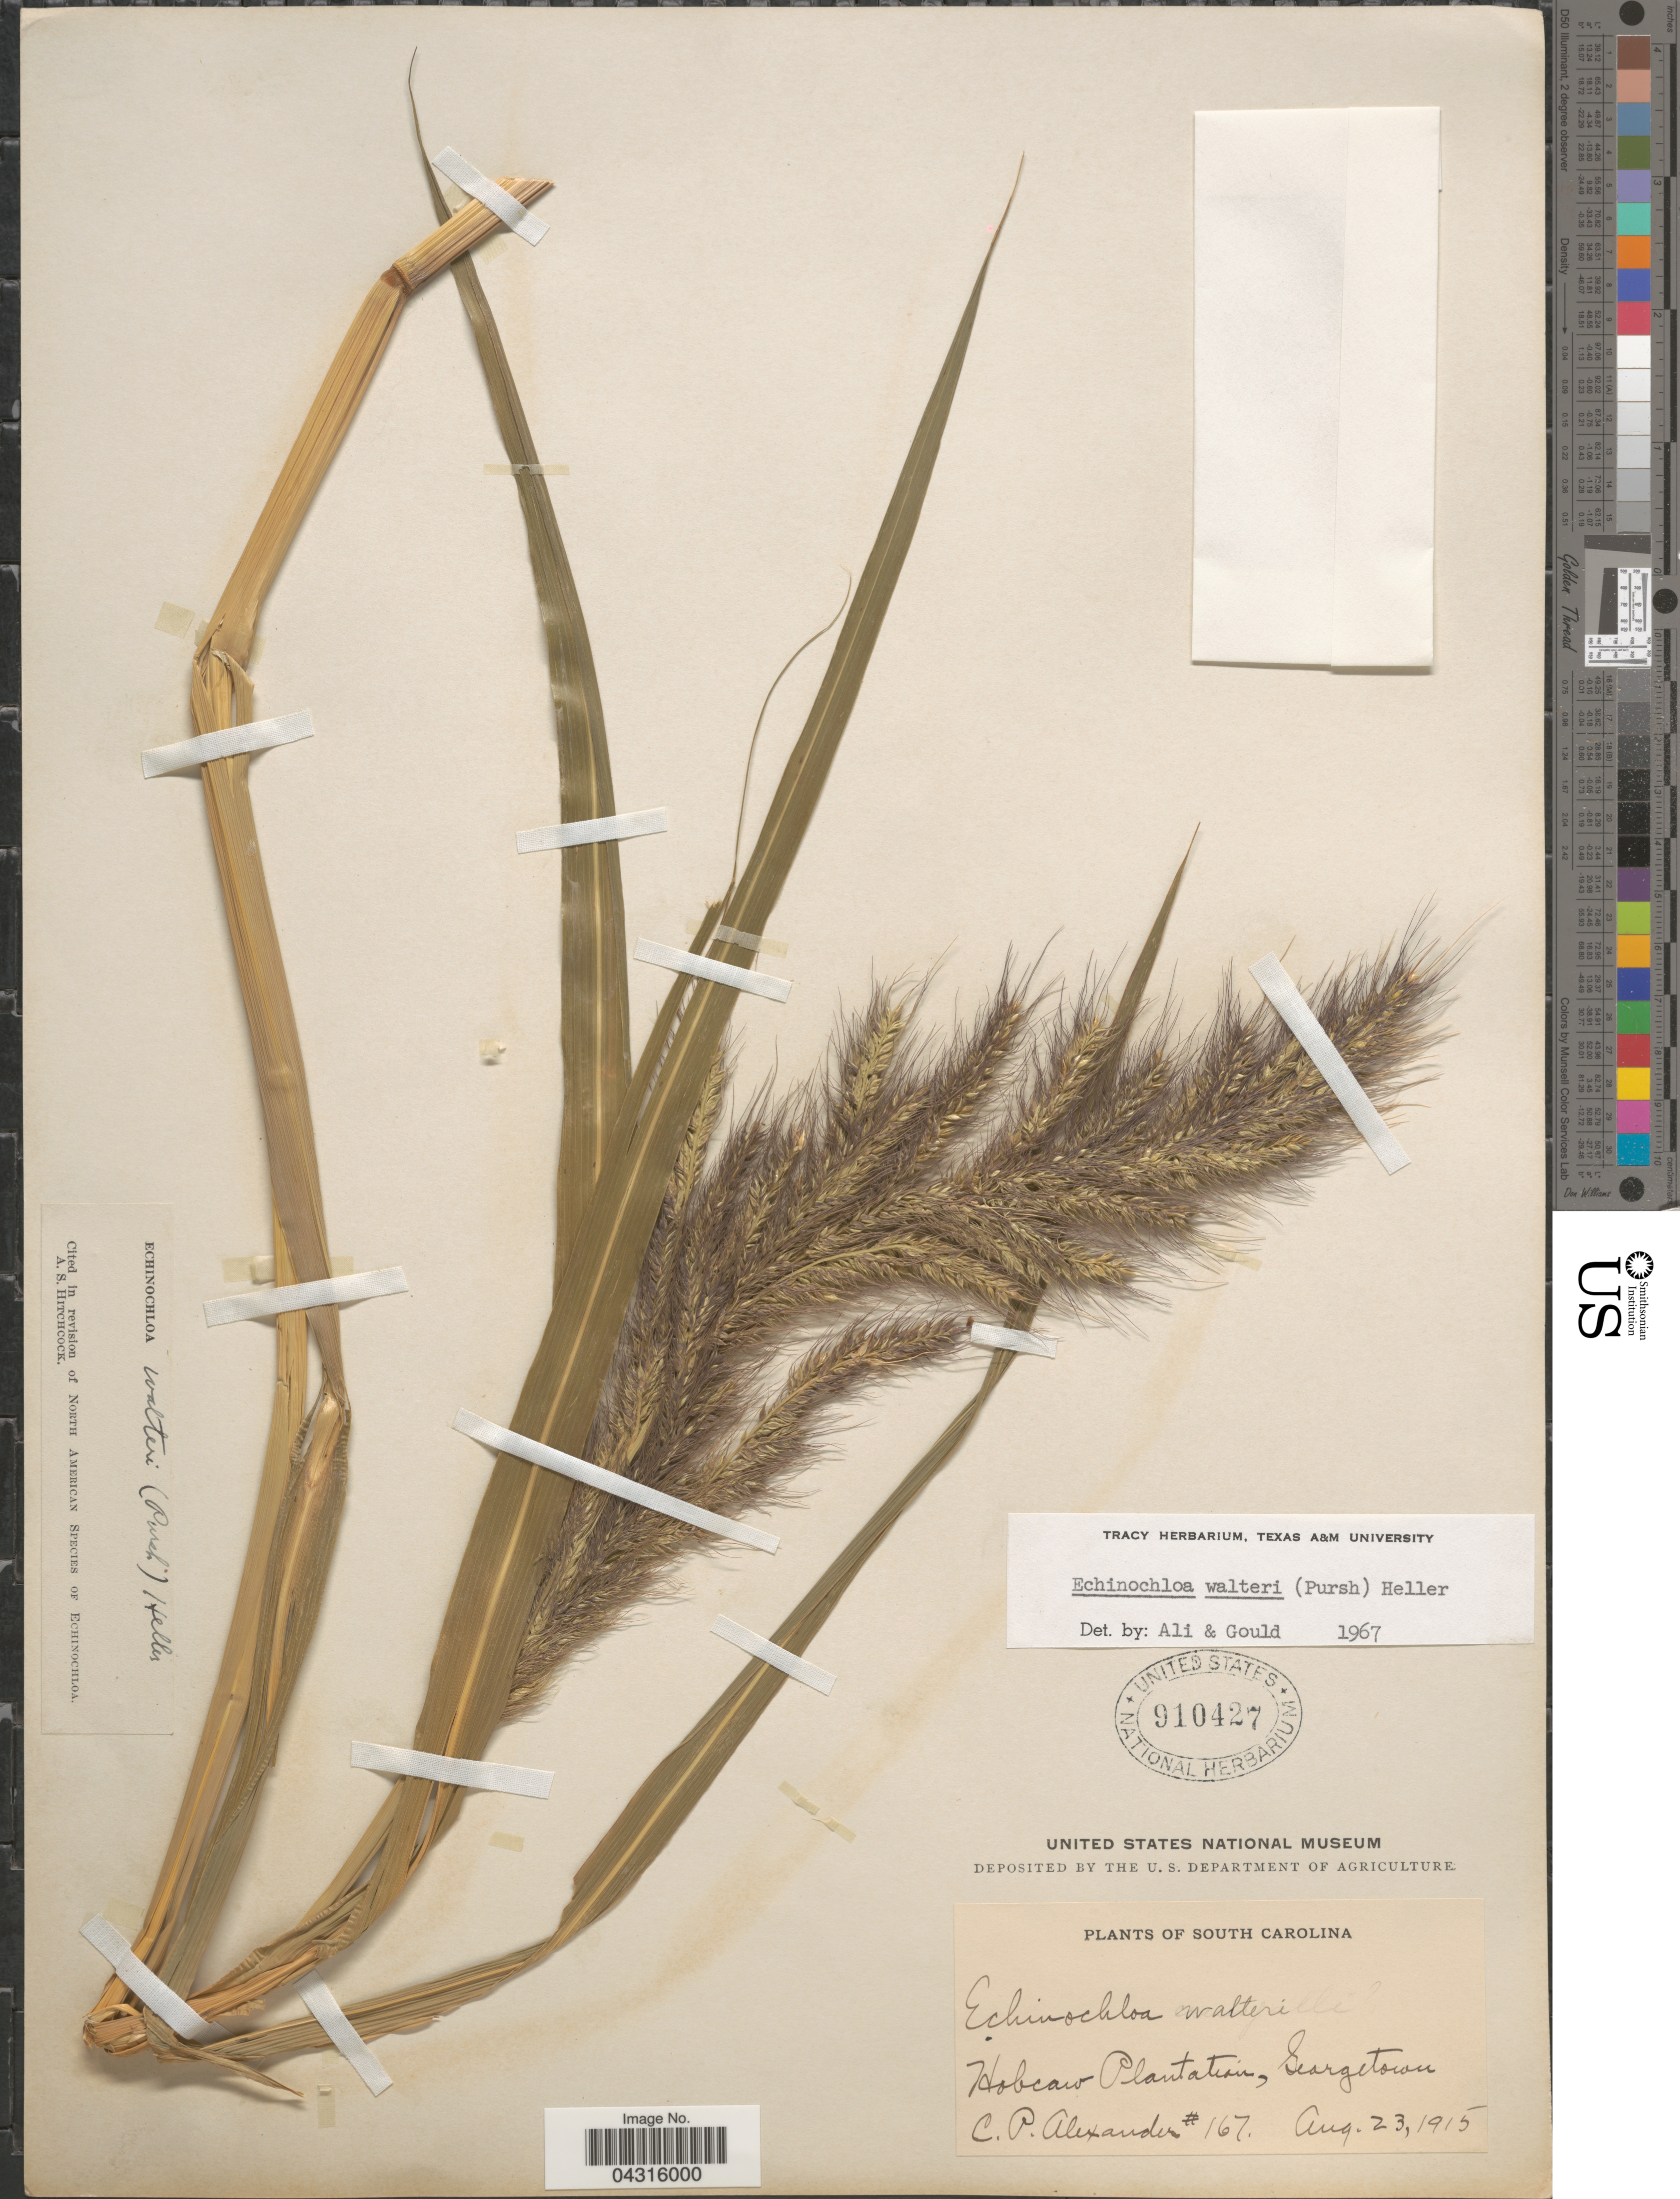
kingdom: Plantae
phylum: Tracheophyta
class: Liliopsida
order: Poales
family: Poaceae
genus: Echinochloa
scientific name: Echinochloa walteri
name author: (Pursh) A. Heller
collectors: C. P. Alexander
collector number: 167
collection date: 1915-08-23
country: United States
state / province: South Carolina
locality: Hobcaw Plantation, Georgetown.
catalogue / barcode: US 910427